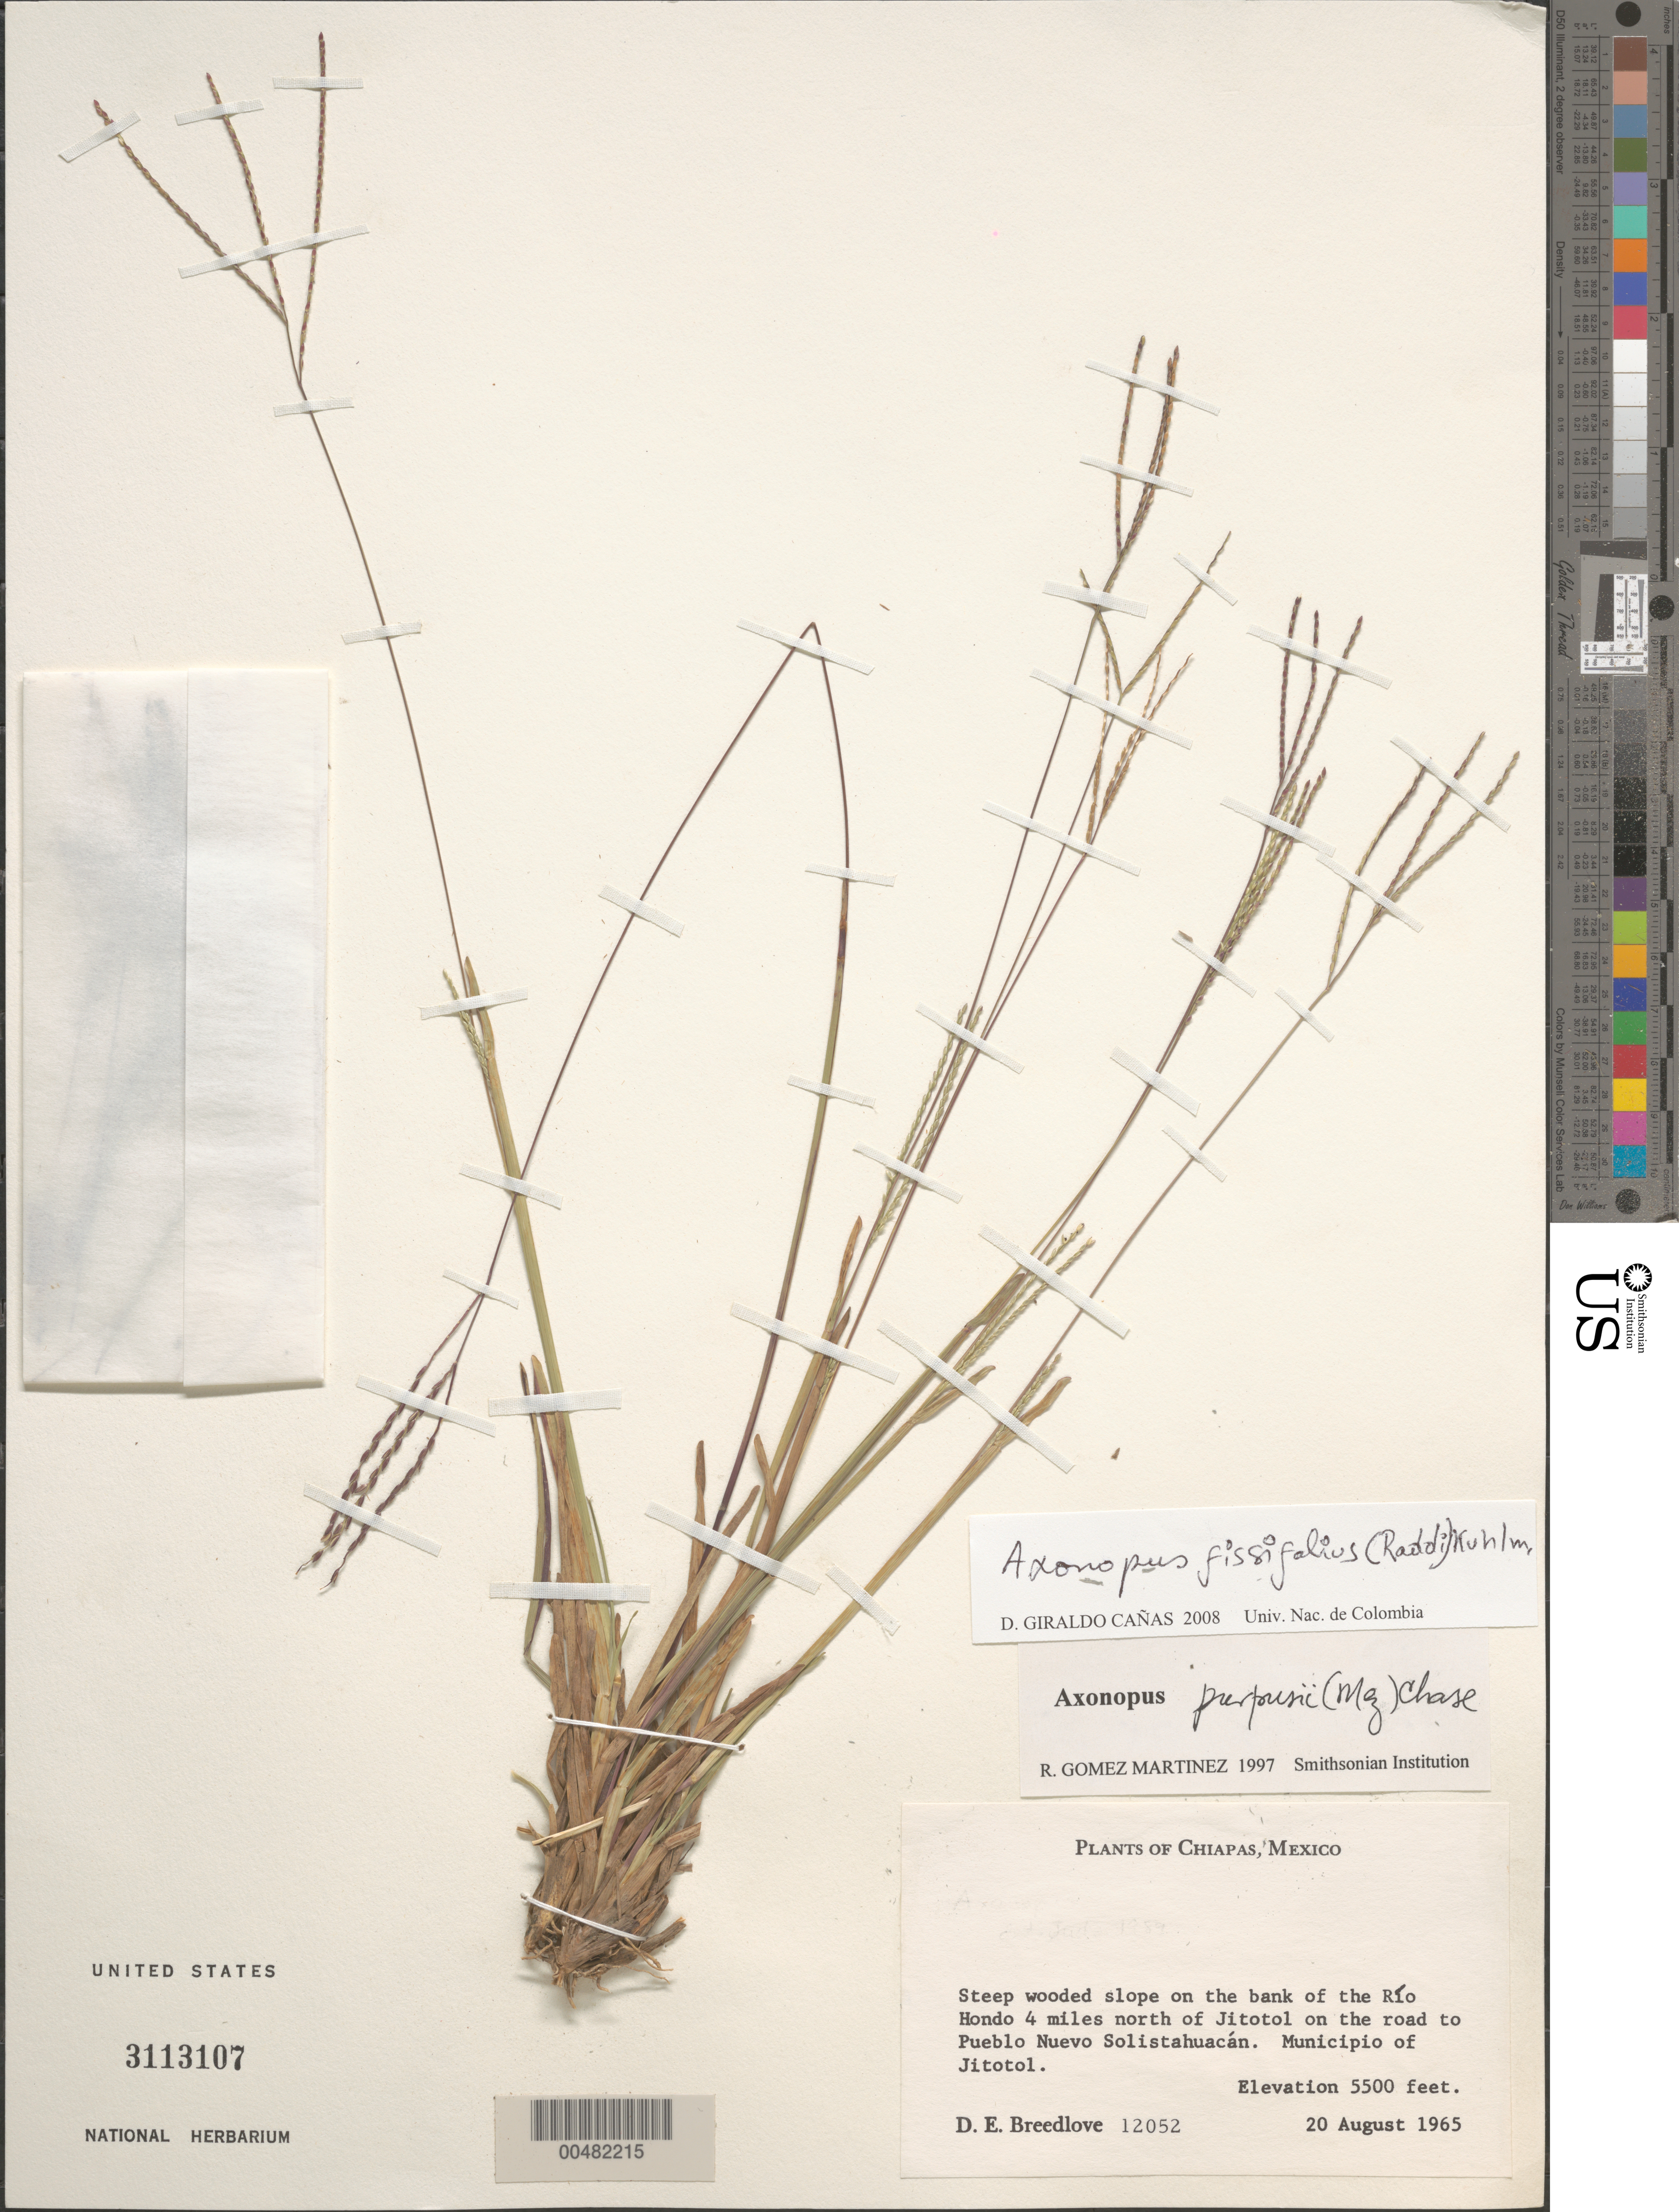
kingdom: Plantae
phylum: Tracheophyta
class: Liliopsida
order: Poales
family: Poaceae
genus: Axonopus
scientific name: Axonopus fissifolius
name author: (Raddi) Kuhlm.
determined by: Judziewicz, E. J.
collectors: D. E. Breedlove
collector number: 12052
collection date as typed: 20 Aug 1965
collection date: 1965-08-20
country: Mexico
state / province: Chiapas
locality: On the bank of the Río Hondo 4 mi N of Jitotol on the road to Pueblo Nuevo Solistahuacán, Municipio of Jitotol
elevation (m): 1676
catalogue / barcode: US 3113107